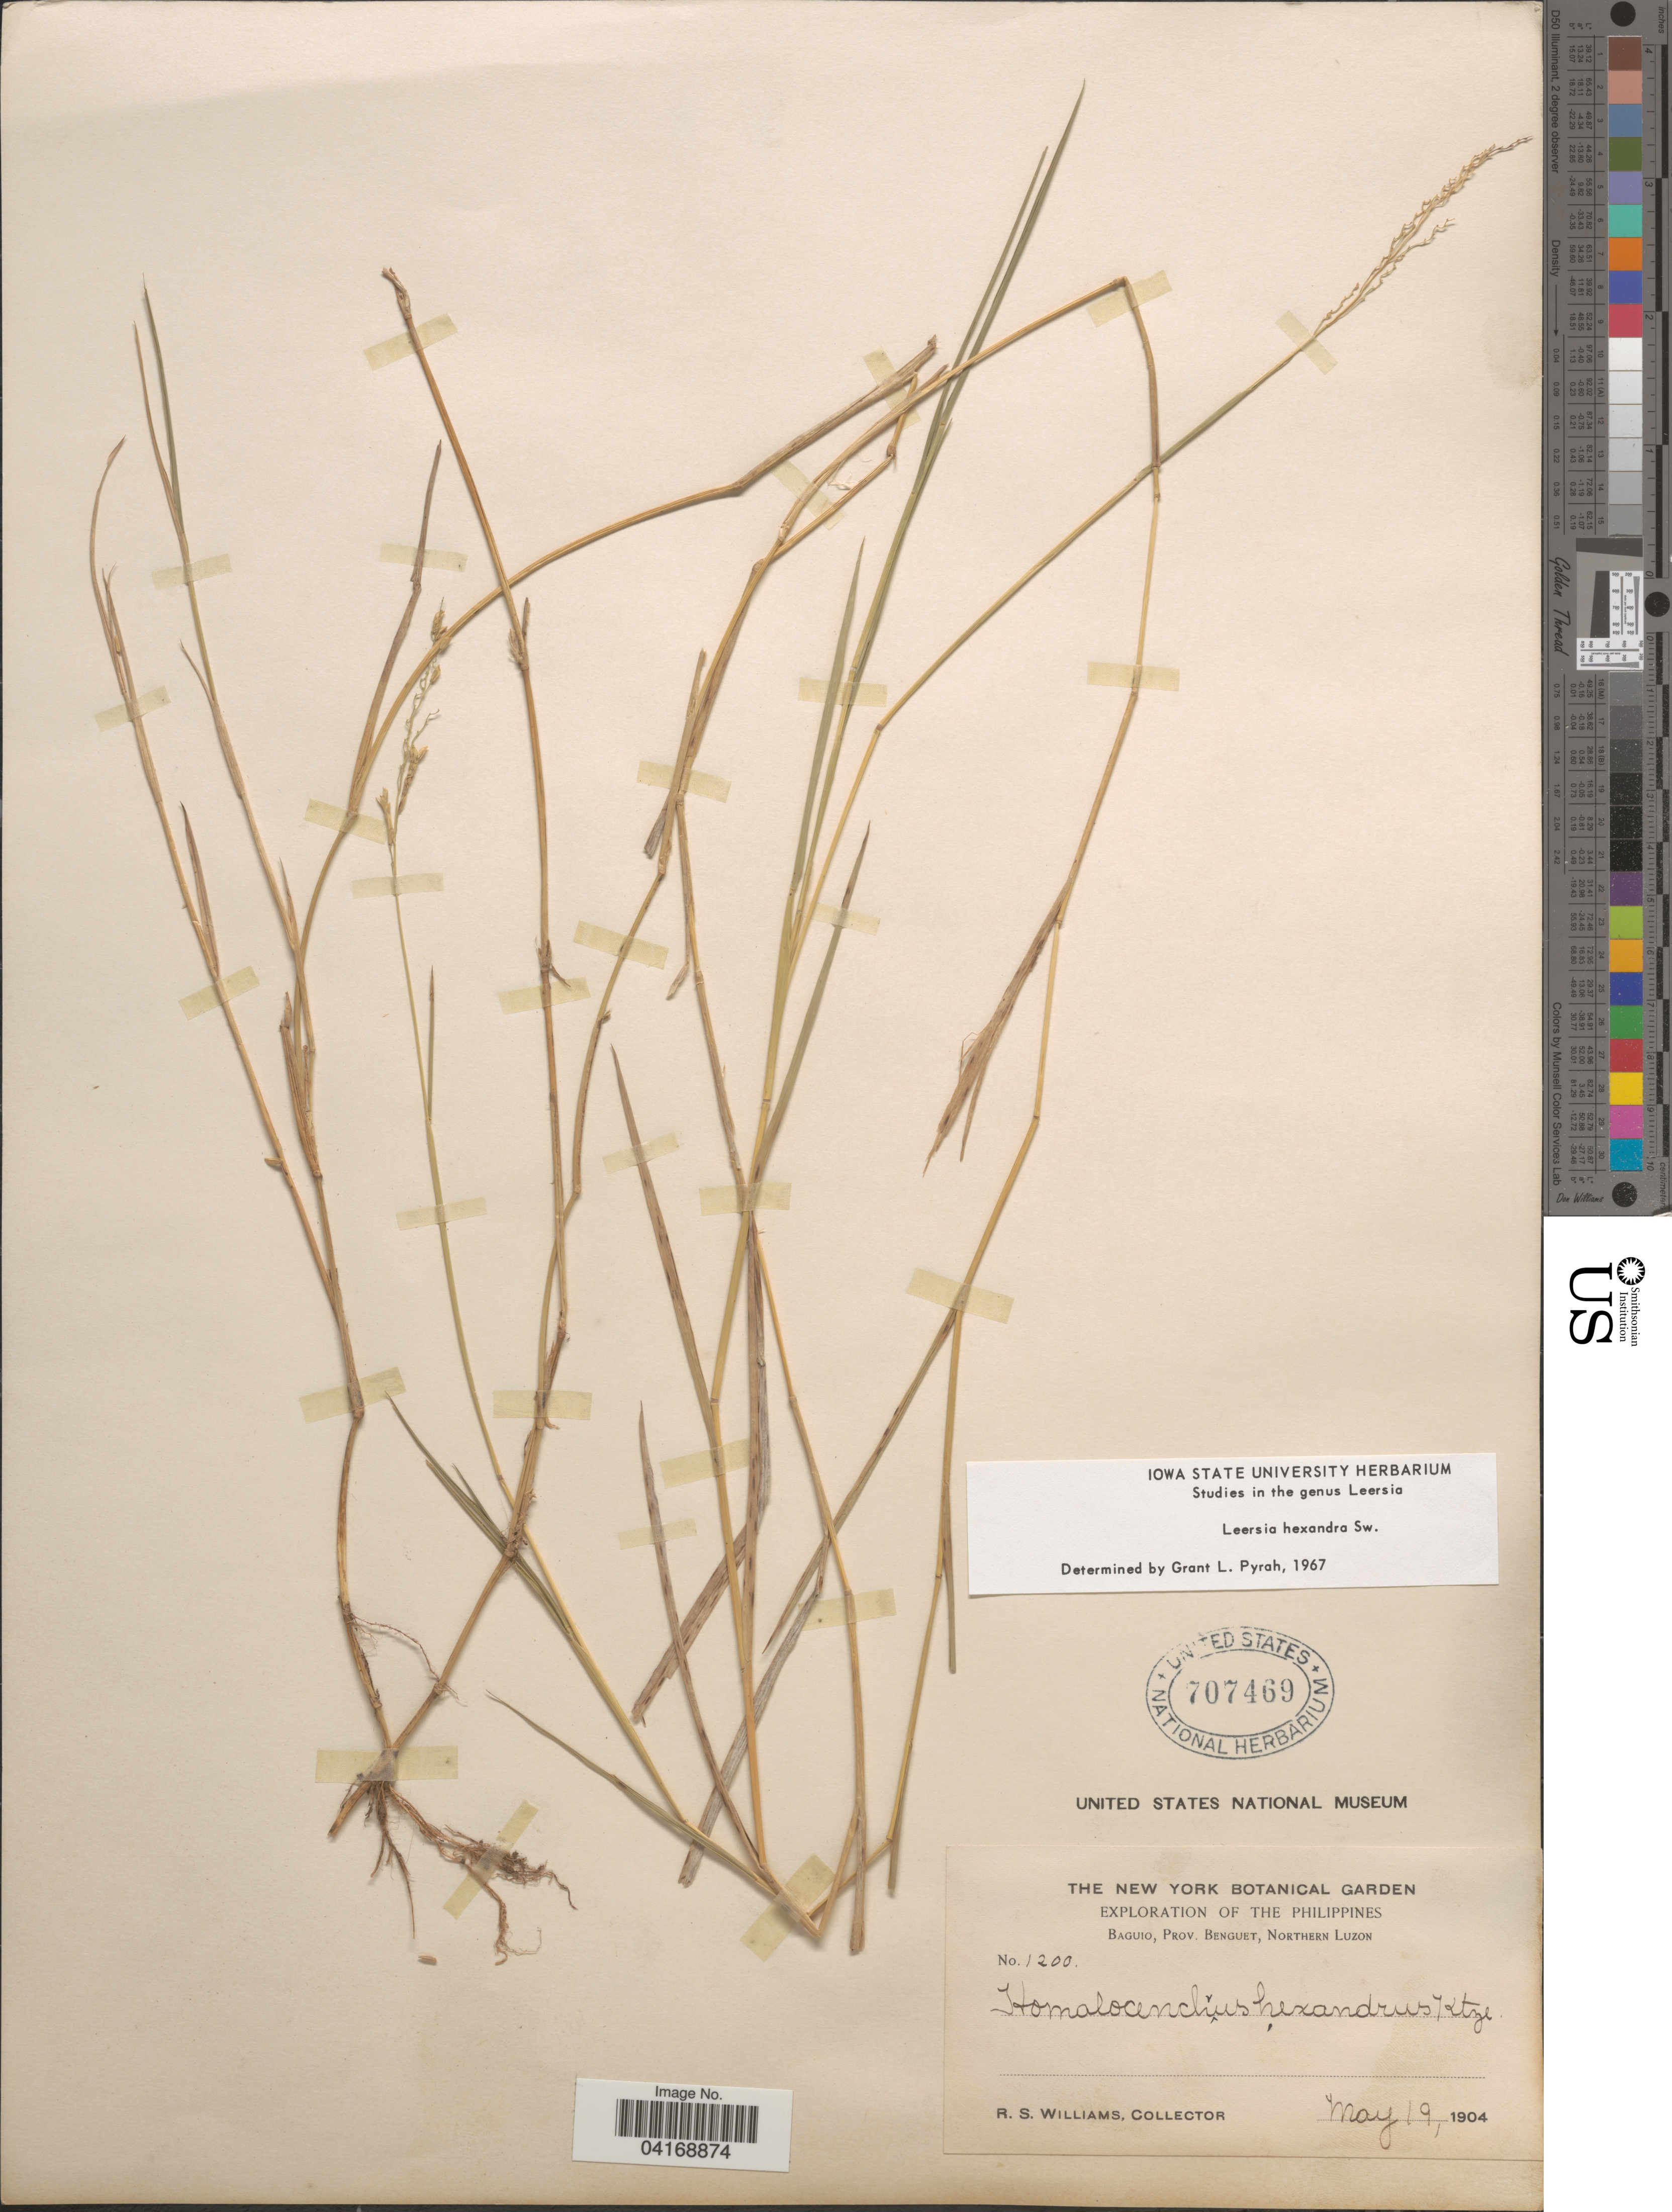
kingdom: Plantae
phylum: Tracheophyta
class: Liliopsida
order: Poales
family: Poaceae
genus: Leersia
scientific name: Leersia hexandra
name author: Sw.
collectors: R. S. Williams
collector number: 1200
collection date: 1904-05-19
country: Philippines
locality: Exploration of the Philippines. Baguio, Prov. Benguet, Northern Luzon.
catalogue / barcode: US 707469